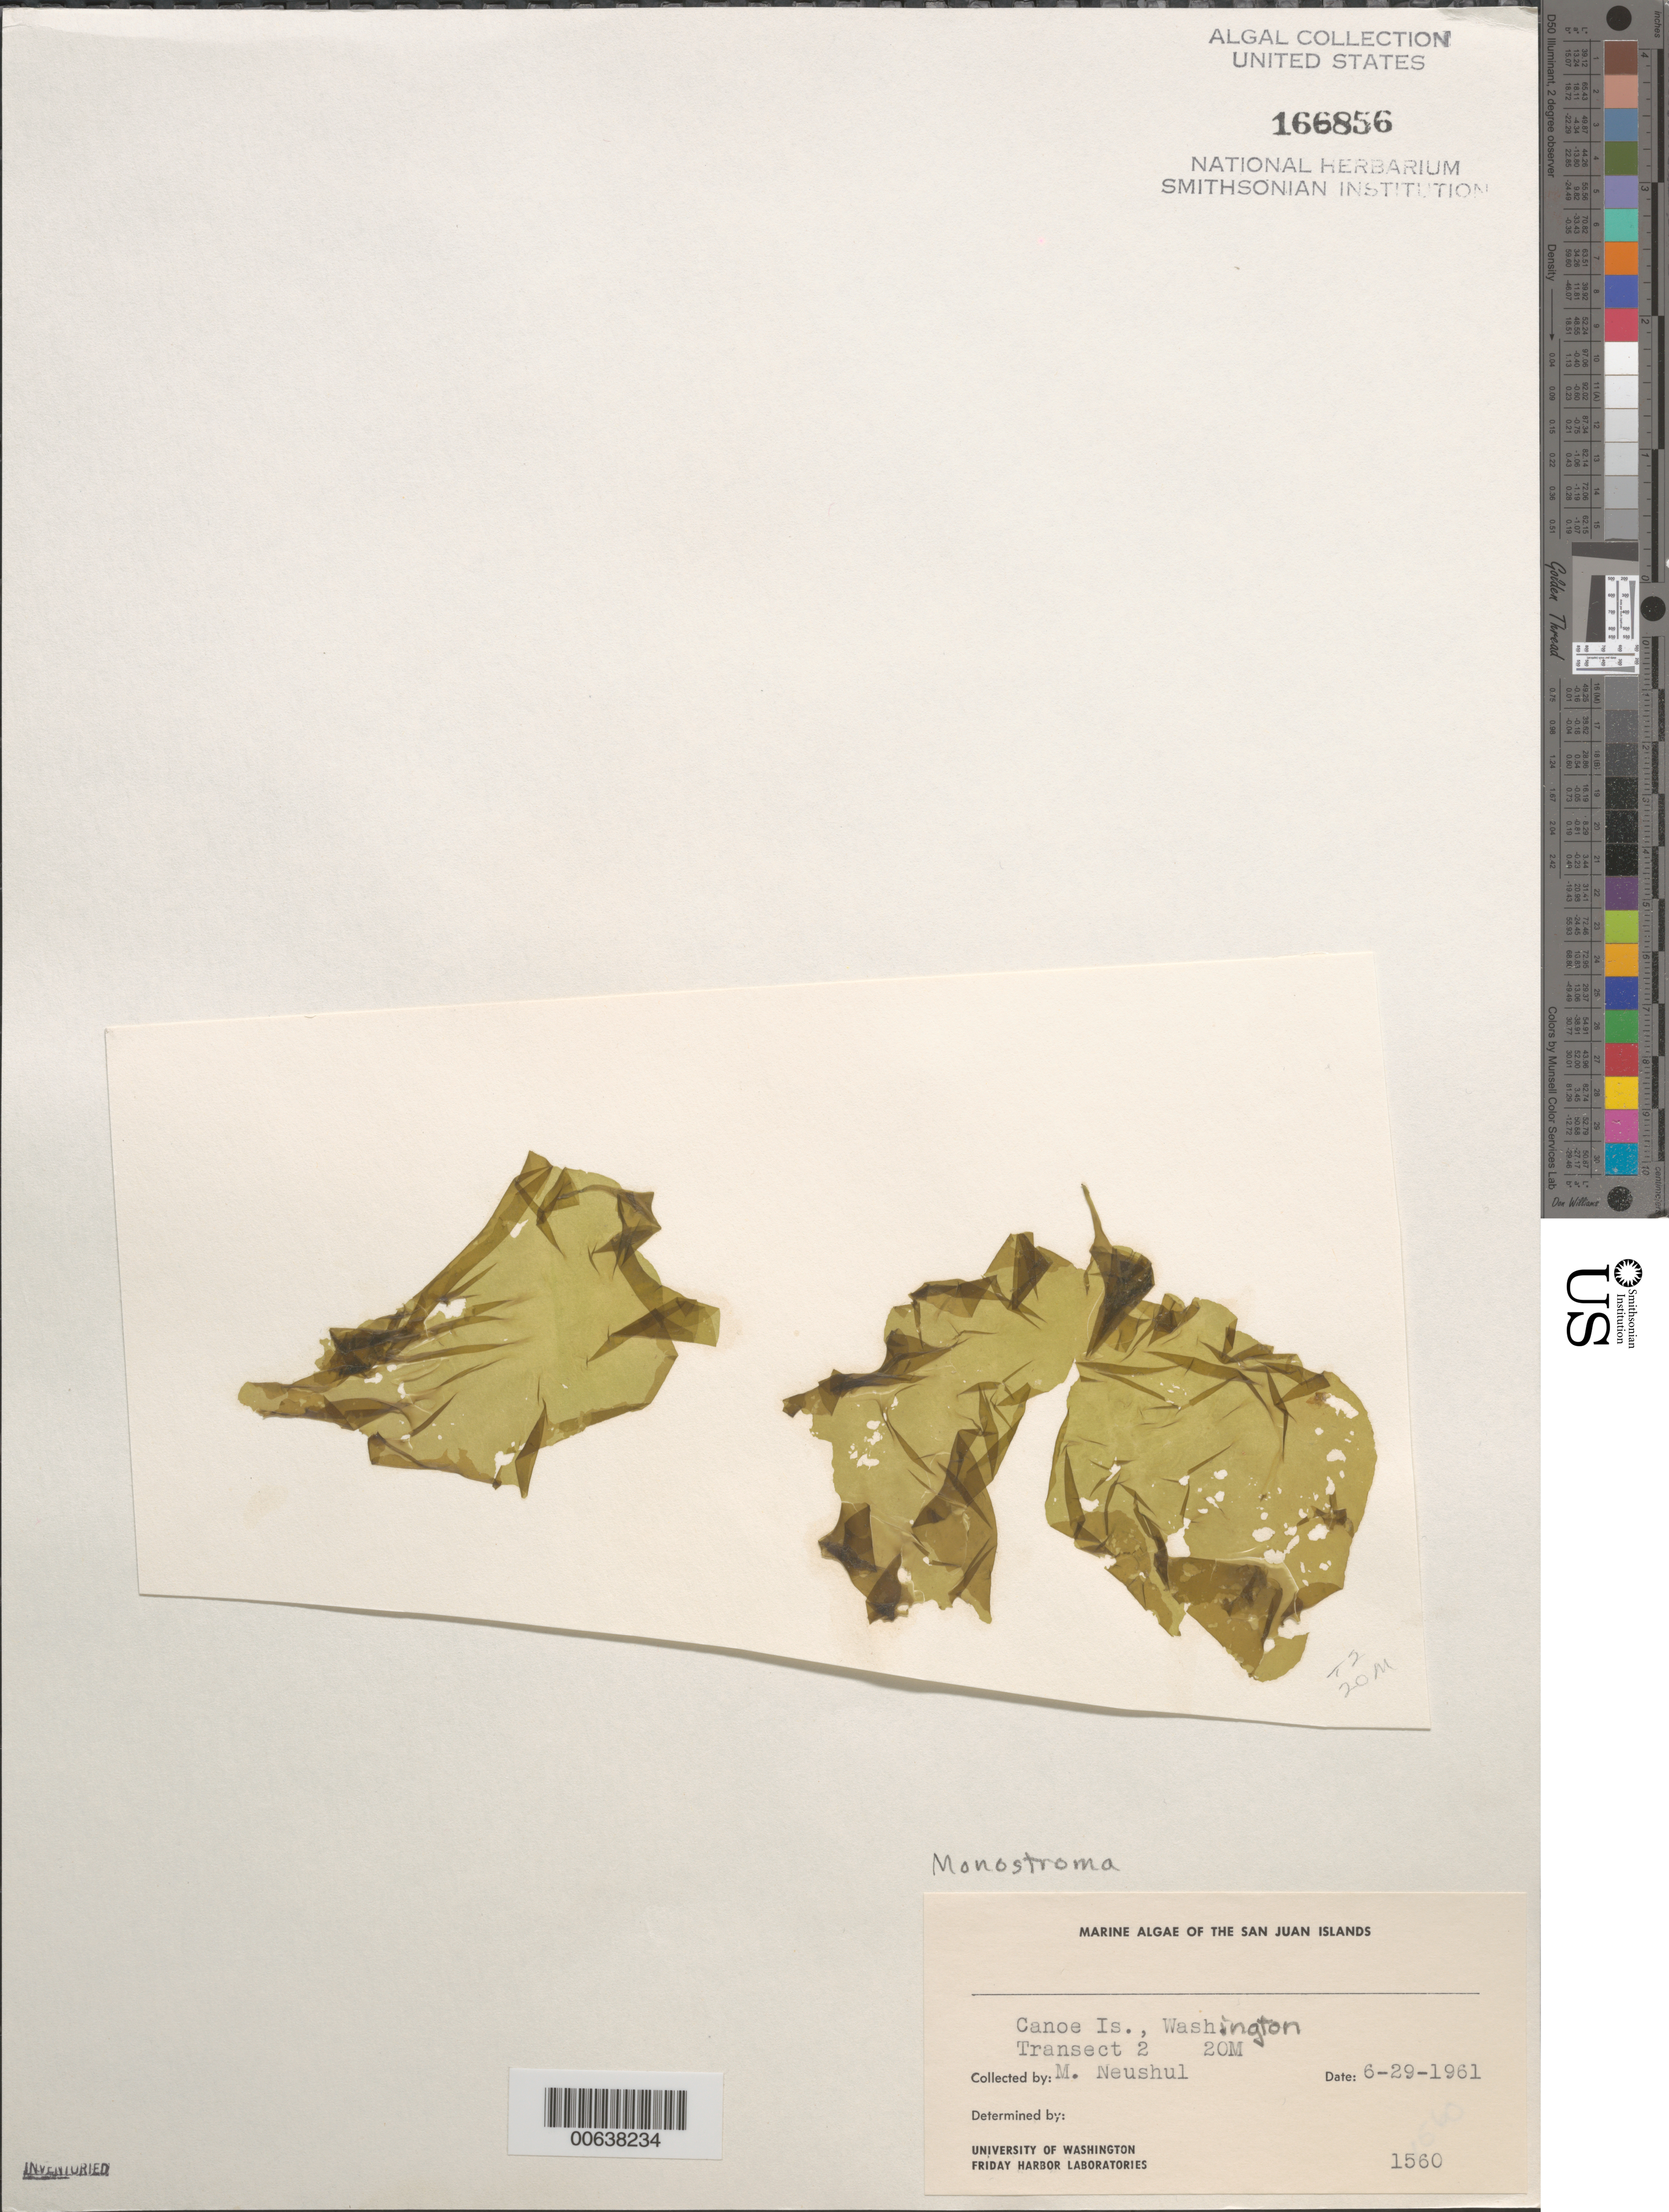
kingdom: Plantae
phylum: Chlorophyta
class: Ulvophyceae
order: Ulvales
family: Monostromataceae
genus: Monostroma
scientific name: Monostroma sp.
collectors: M. Neushul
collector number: Neushul 1560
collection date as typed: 29 Jun 1961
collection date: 1961-06-29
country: United States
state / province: Washington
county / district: San Juan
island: Canoe Island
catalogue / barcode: US 166856